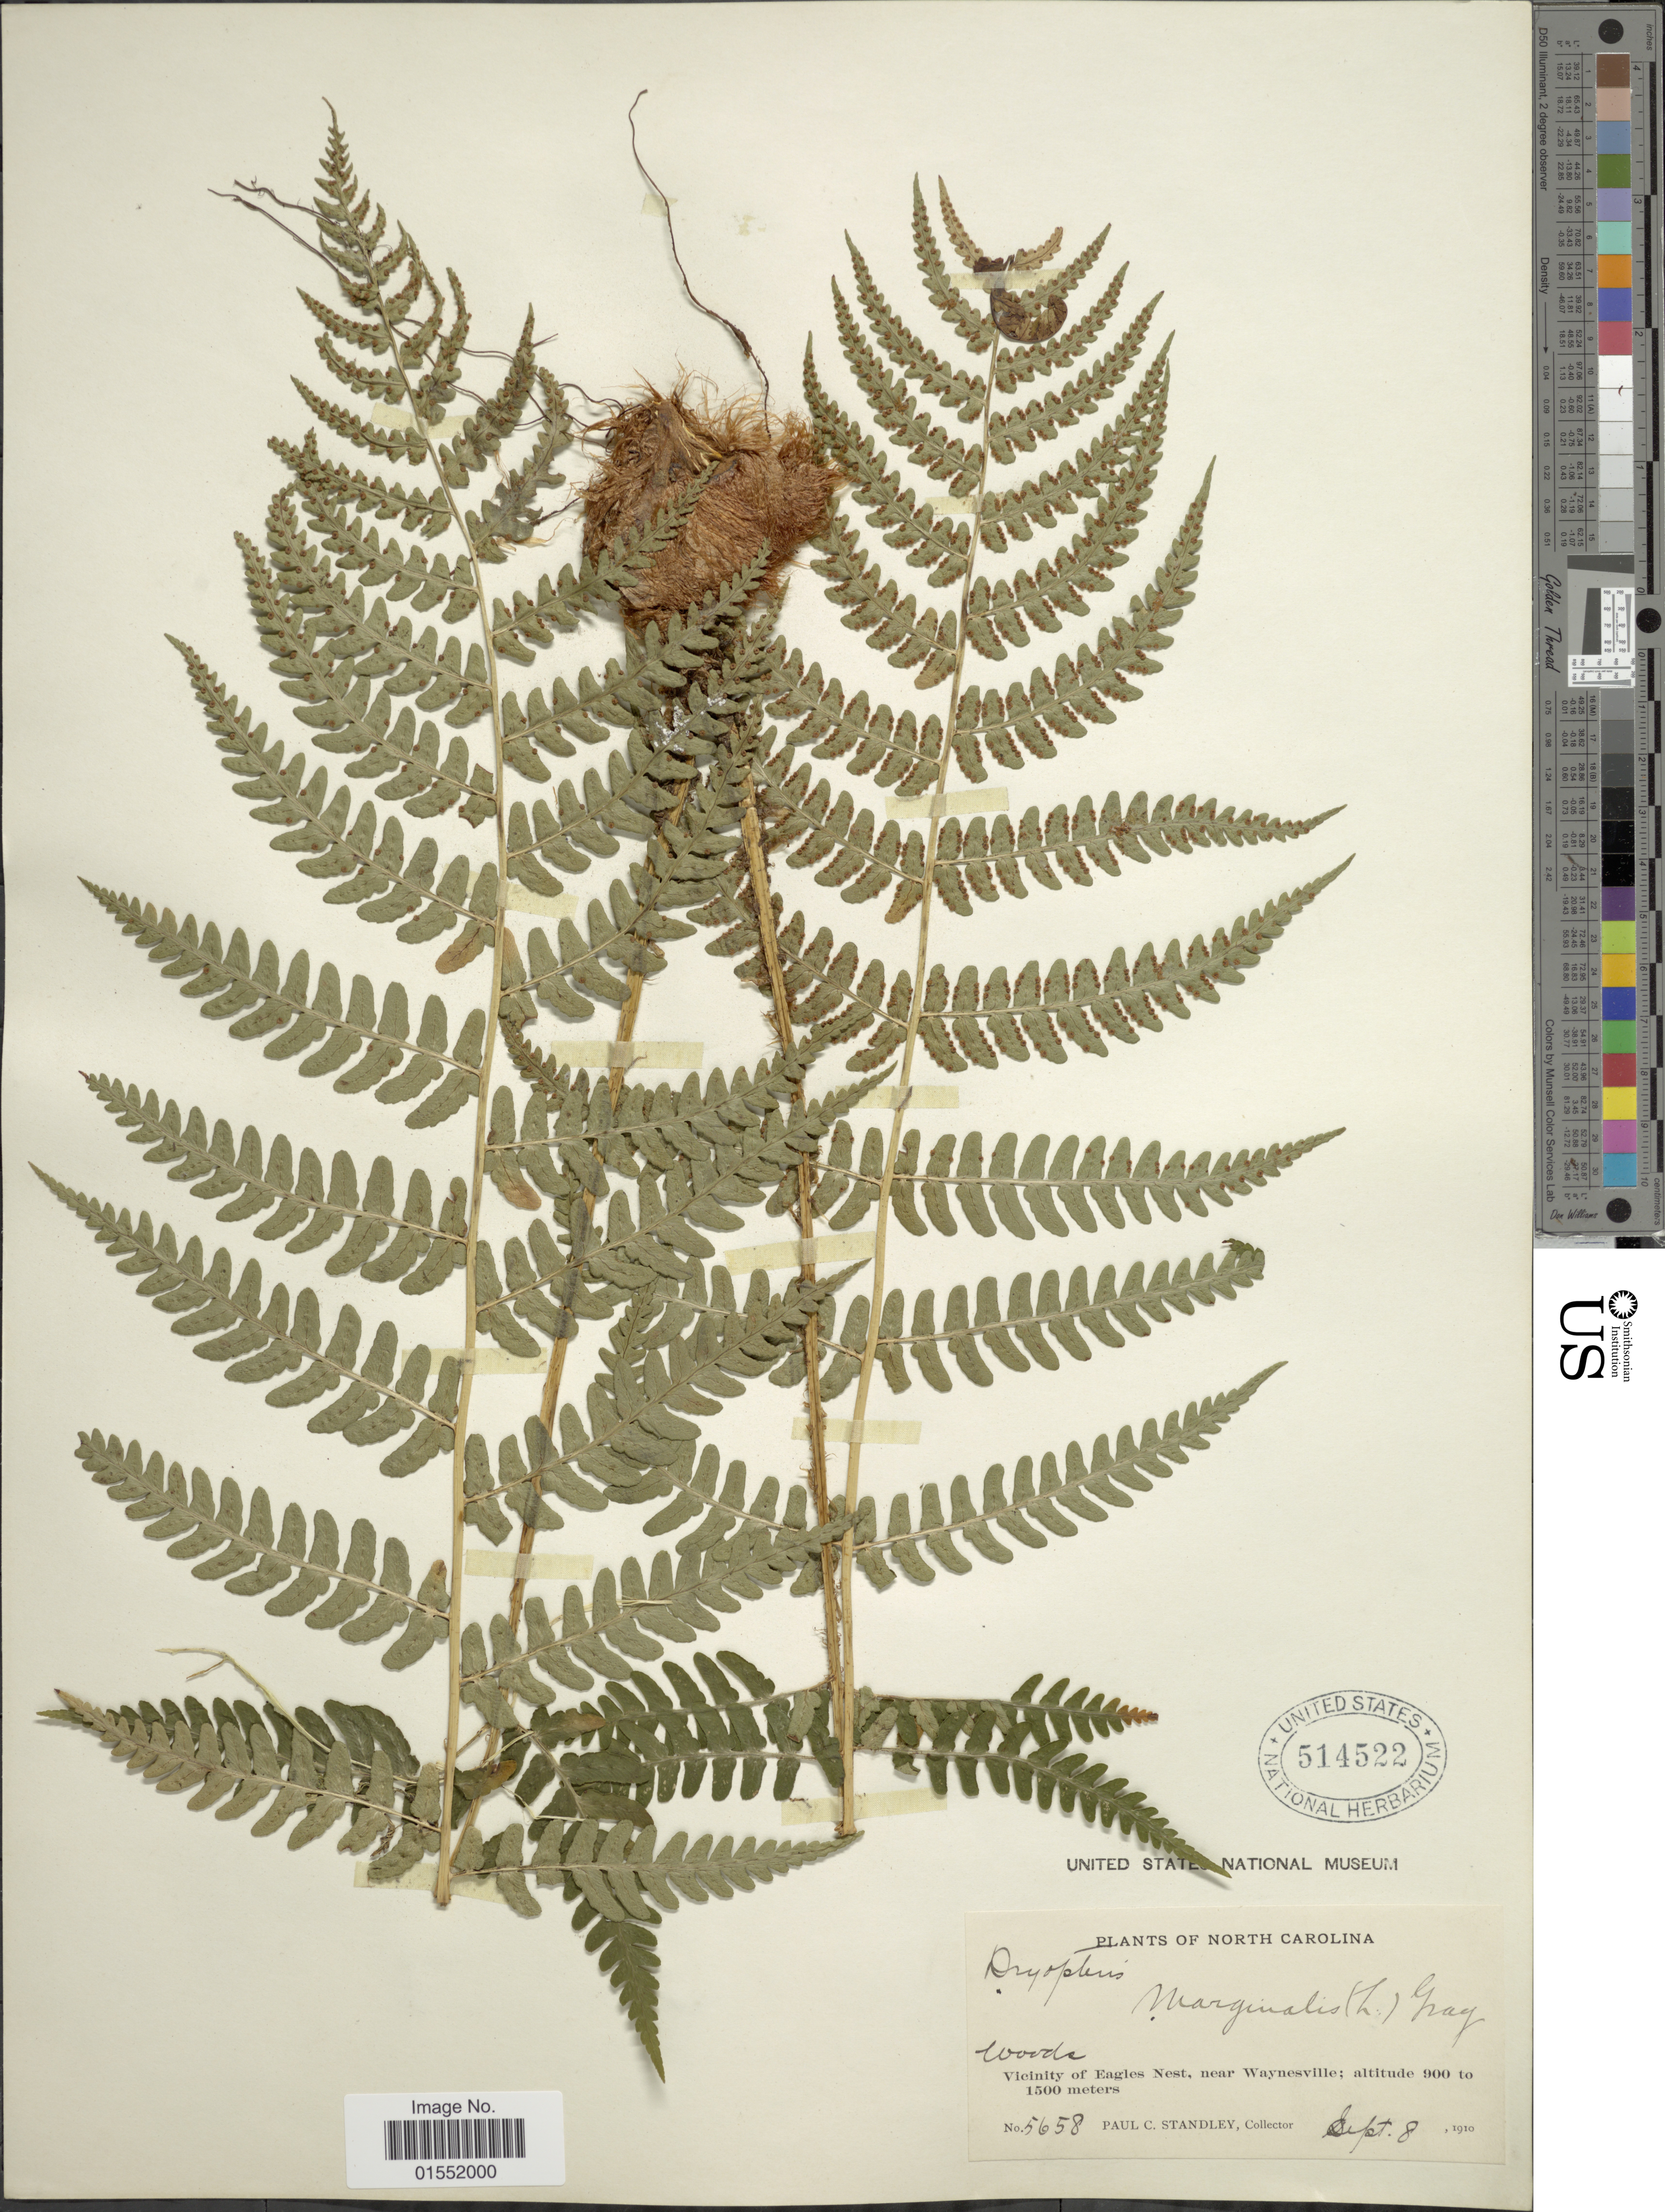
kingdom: Plantae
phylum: Tracheophyta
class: Polypodiopsida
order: Polypodiales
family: Dryopteridaceae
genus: Dryopteris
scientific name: Dryopteris marginalis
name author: (L.) A. Gray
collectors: P. C. Standley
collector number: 5658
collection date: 1910-09-08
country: United States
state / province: North Carolina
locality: Woods. Vicinity of Eagles Nest, near Waynesville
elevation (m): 900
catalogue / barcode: US 514522